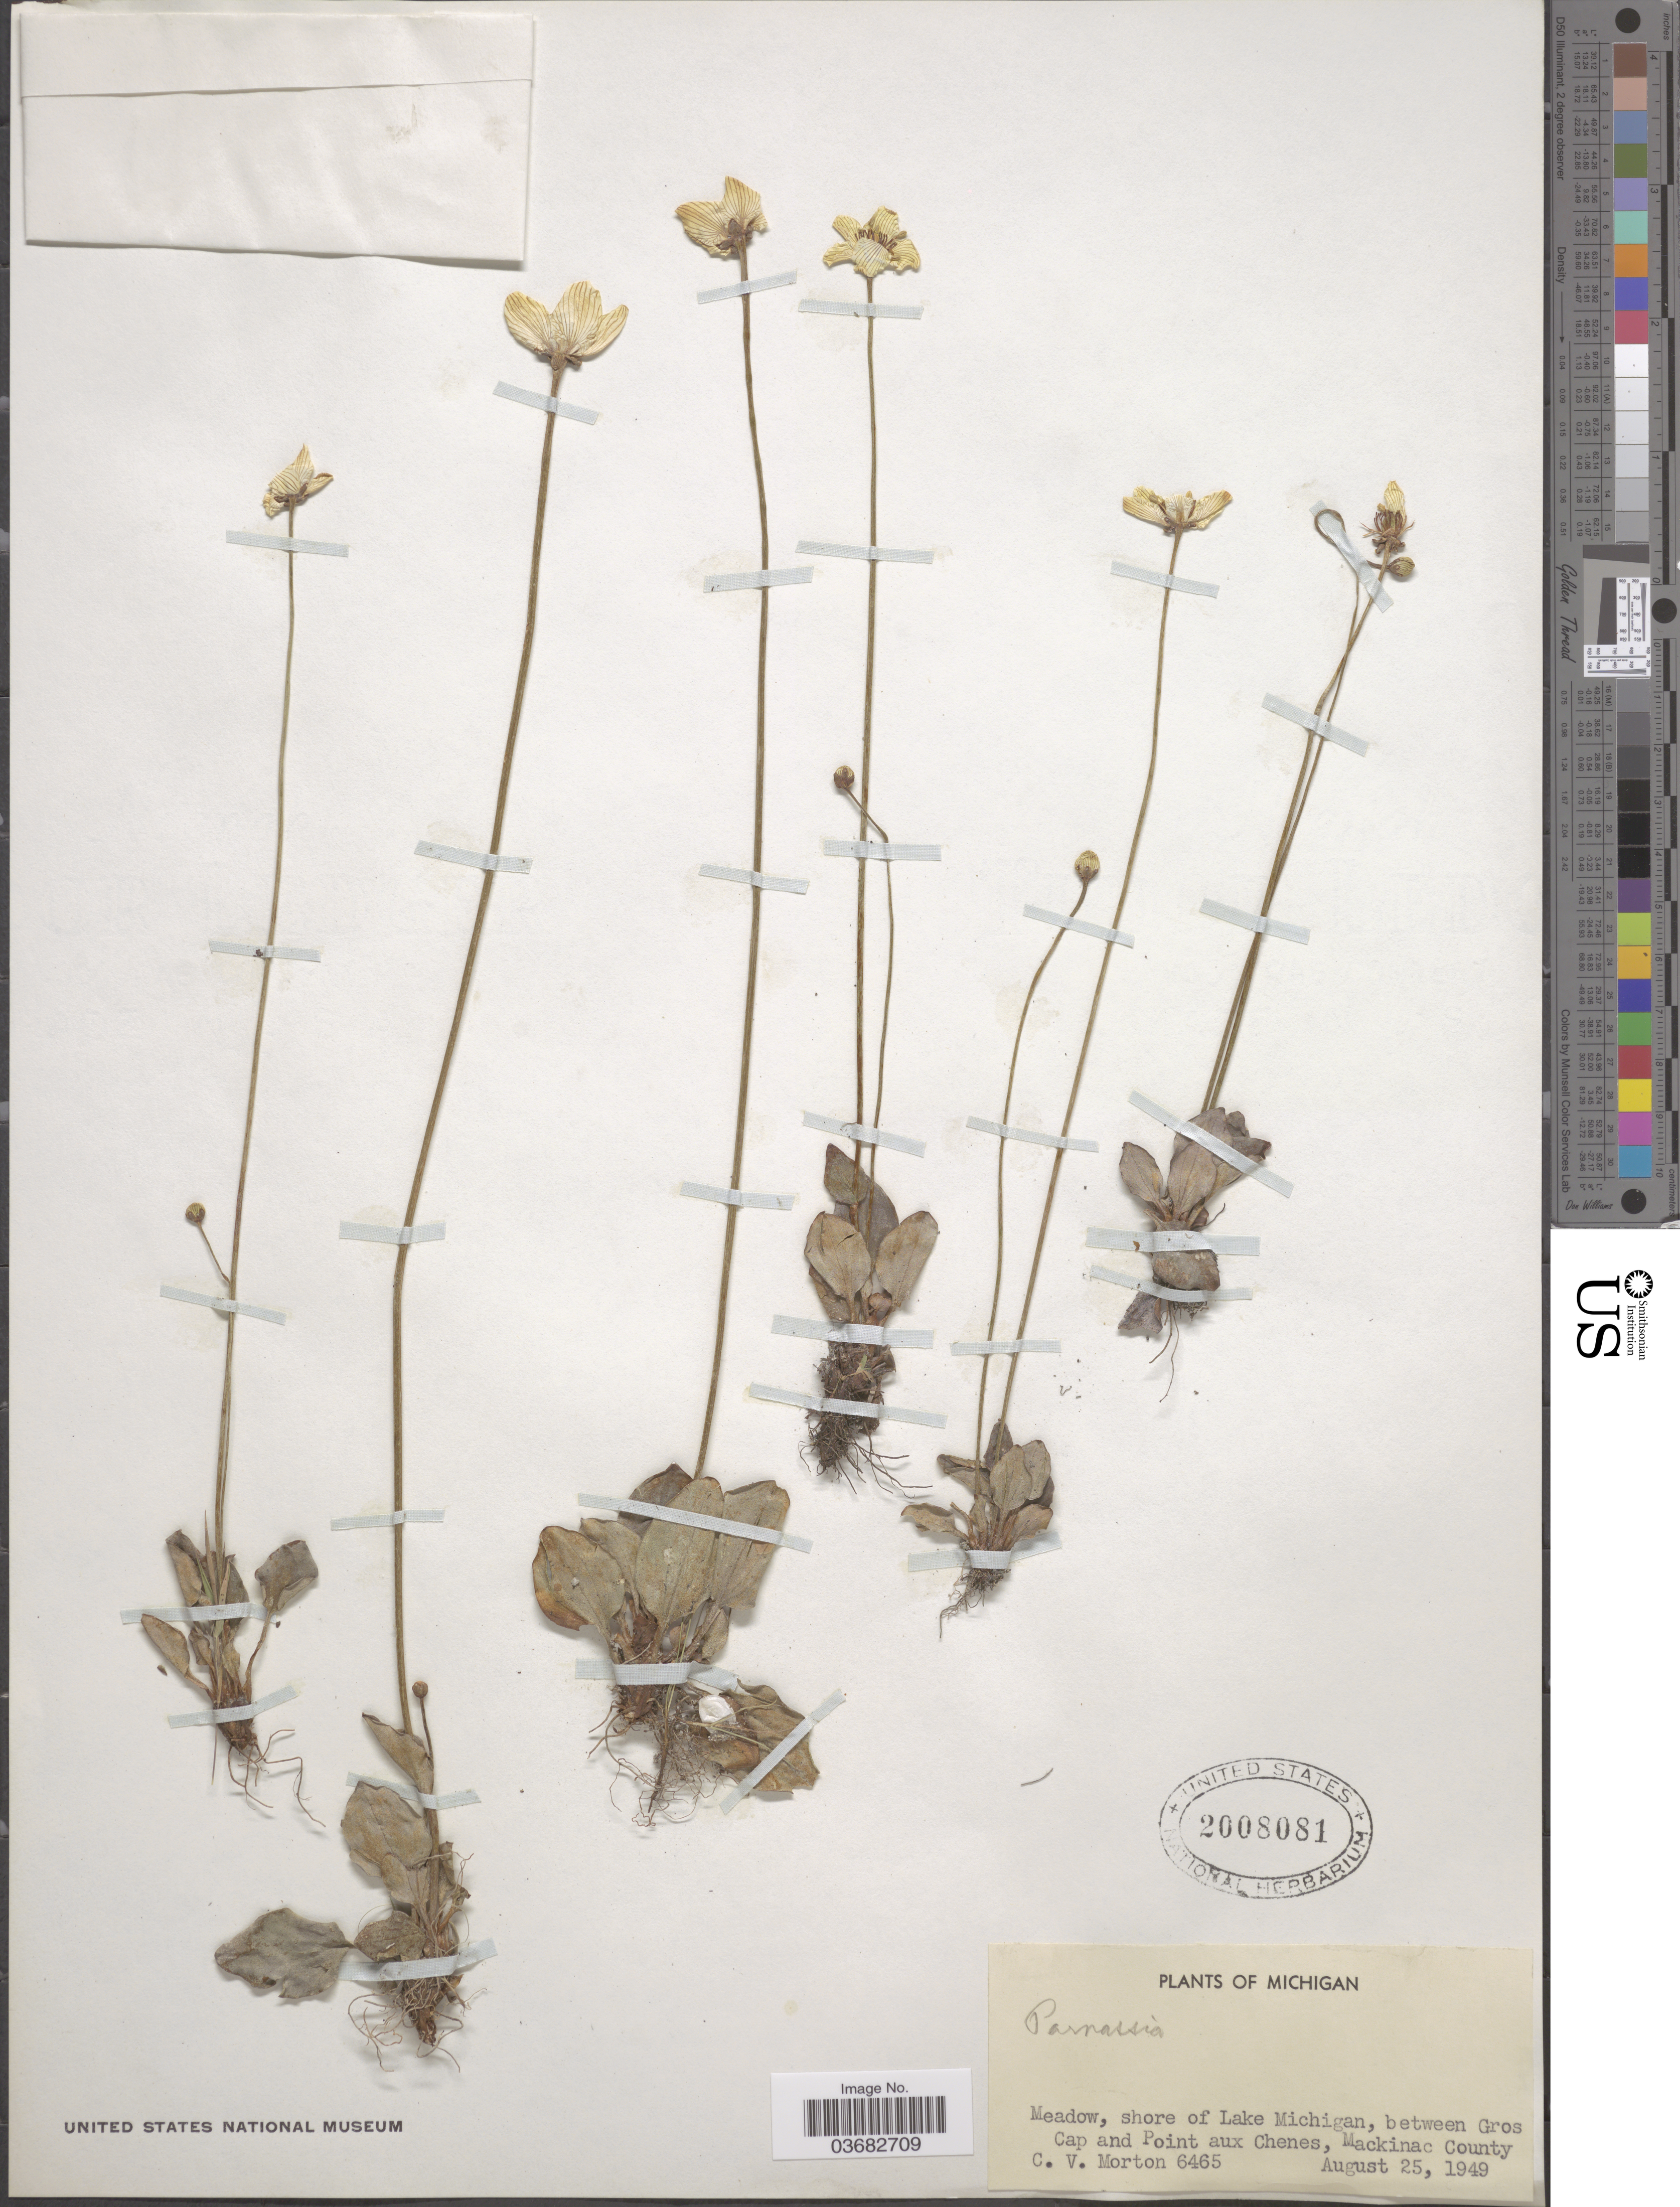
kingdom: Plantae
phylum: Tracheophyta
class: Magnoliopsida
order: Celastrales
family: Parnassiaceae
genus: Parnassia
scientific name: Parnassia sp.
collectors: C. V. Morton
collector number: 6465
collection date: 1949-08-25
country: United States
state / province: Michigan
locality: Meadow, shore of Lake Michigan, between Gros Cap and Point aux Chenes, Mackinac County.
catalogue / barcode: US 2008081